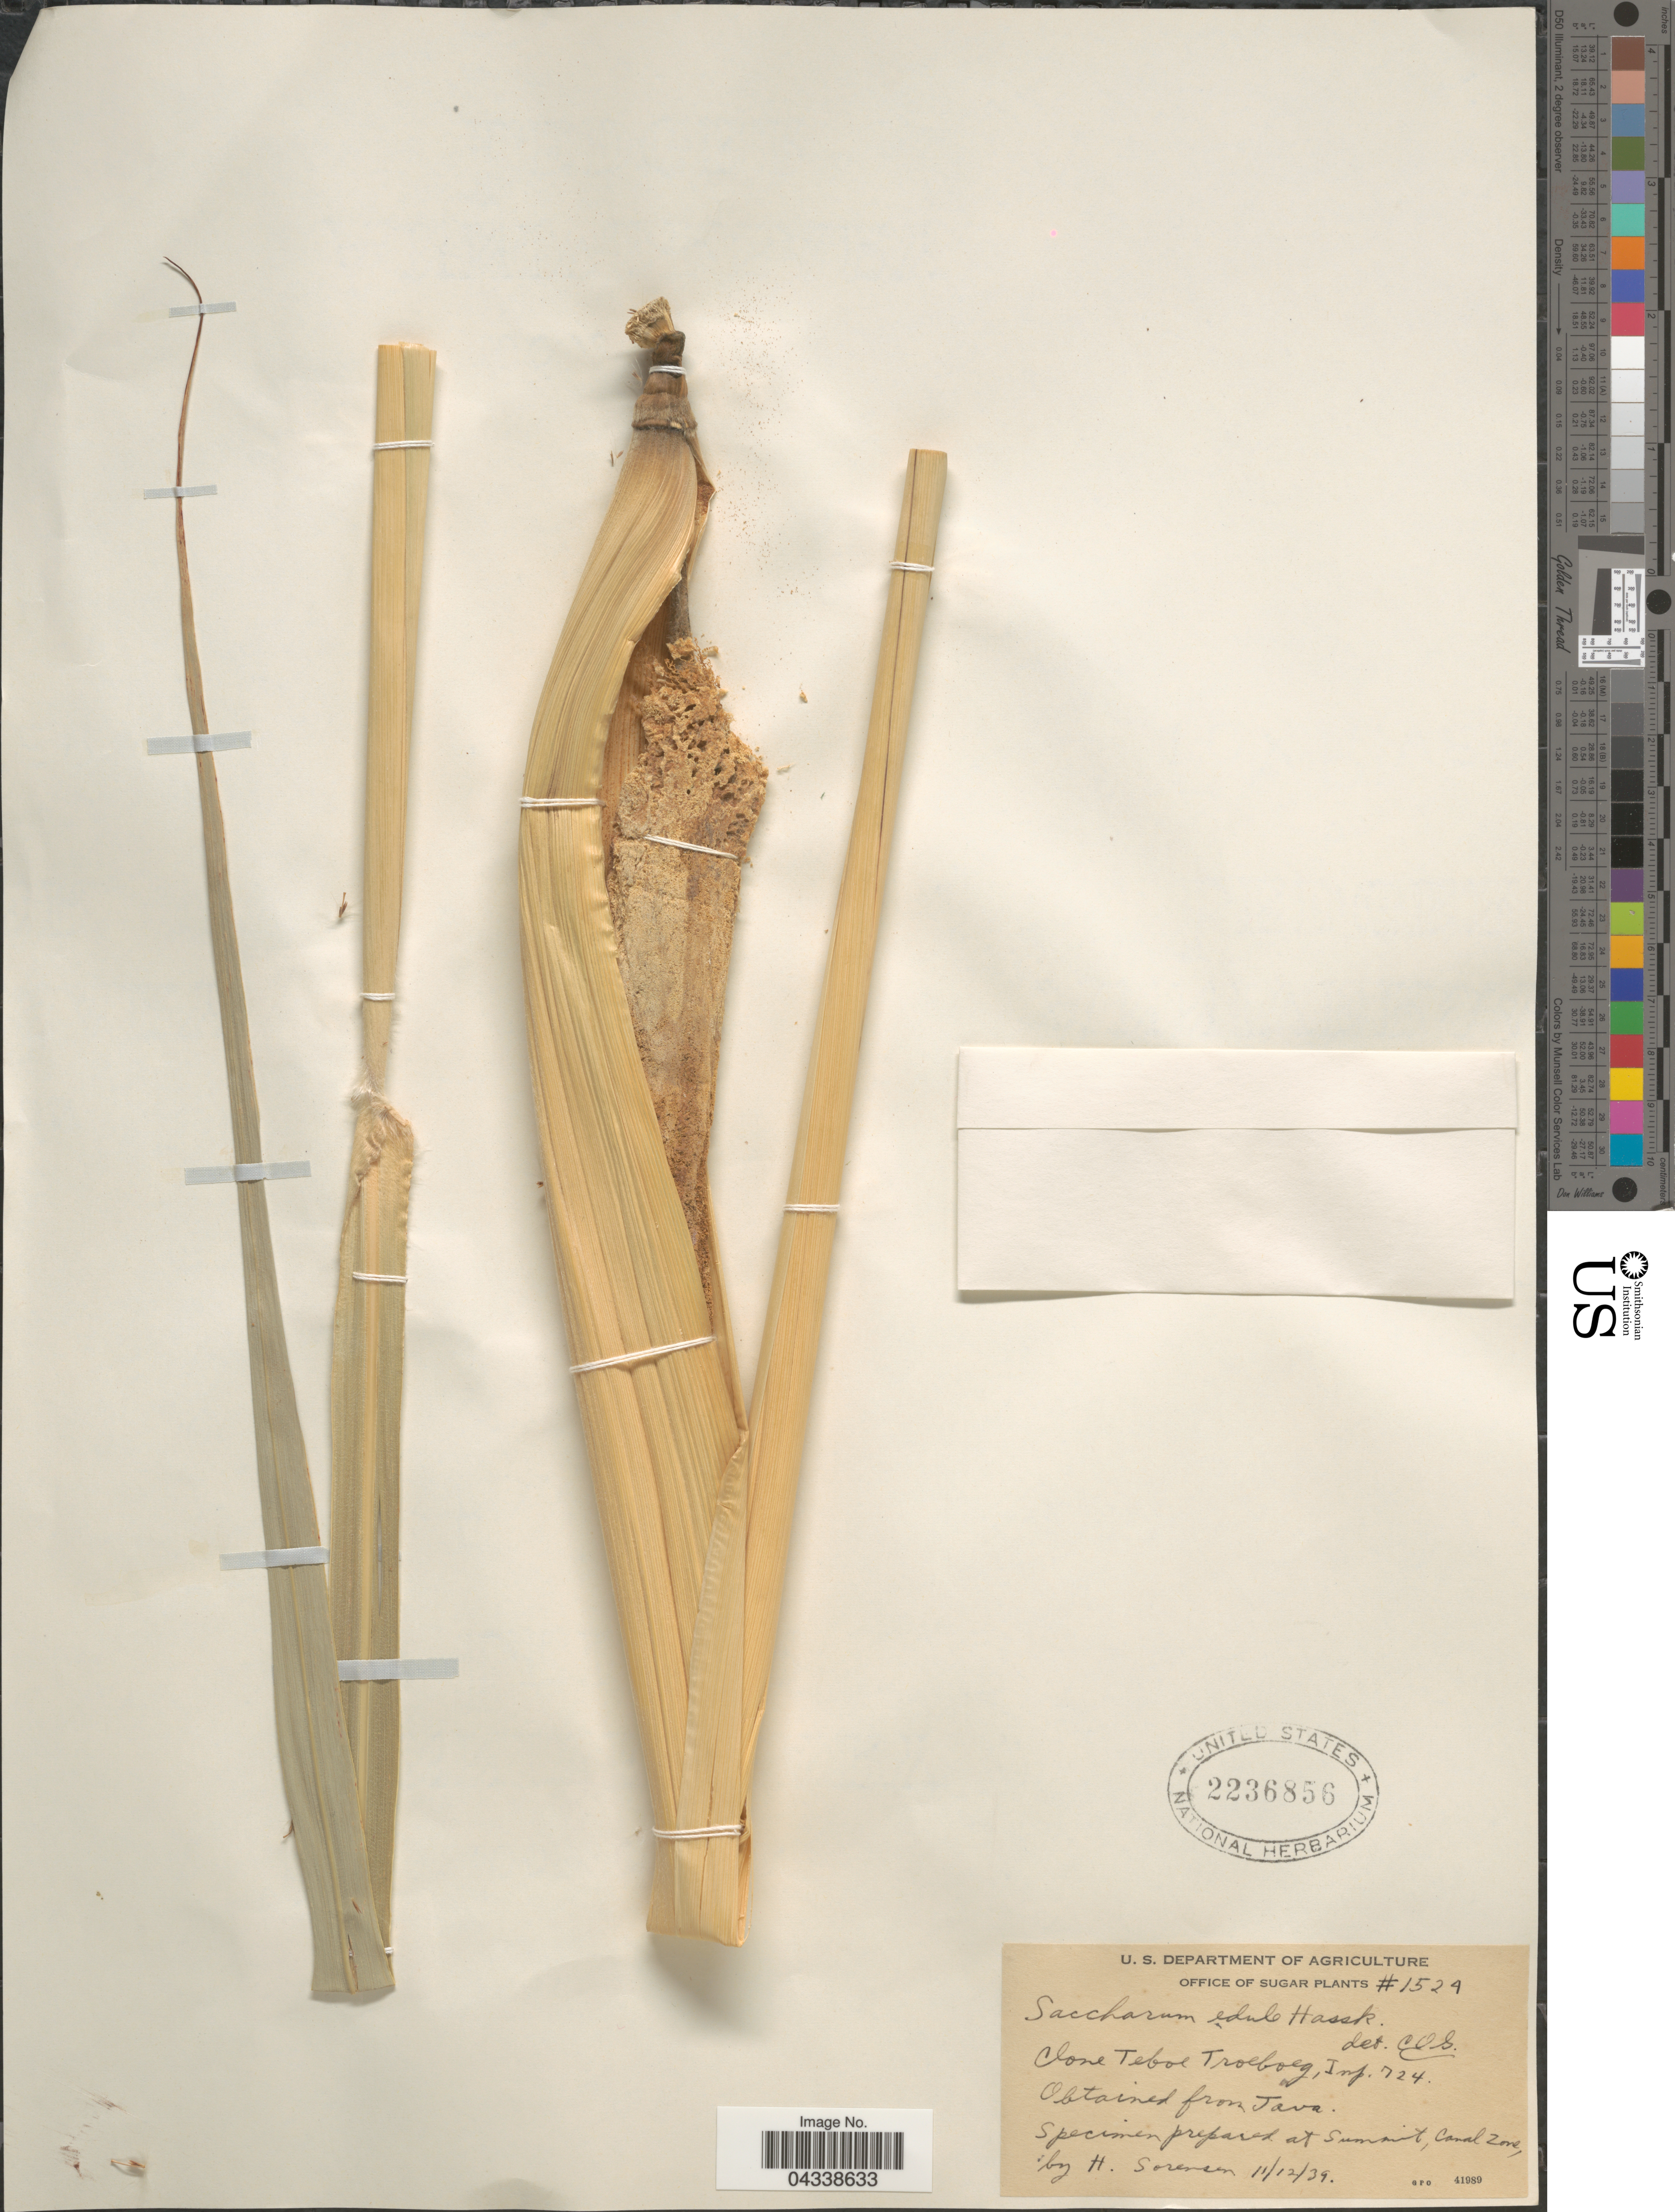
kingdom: Plantae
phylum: Tracheophyta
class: Liliopsida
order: Poales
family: Poaceae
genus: Saccharum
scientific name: Saccharum robustum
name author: Brandes & Jeswiet ex Grassl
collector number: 1524?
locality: Clove [interpreted] Tebol Troeboeg,Imp. 724. [unsure placement]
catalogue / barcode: US 2236856